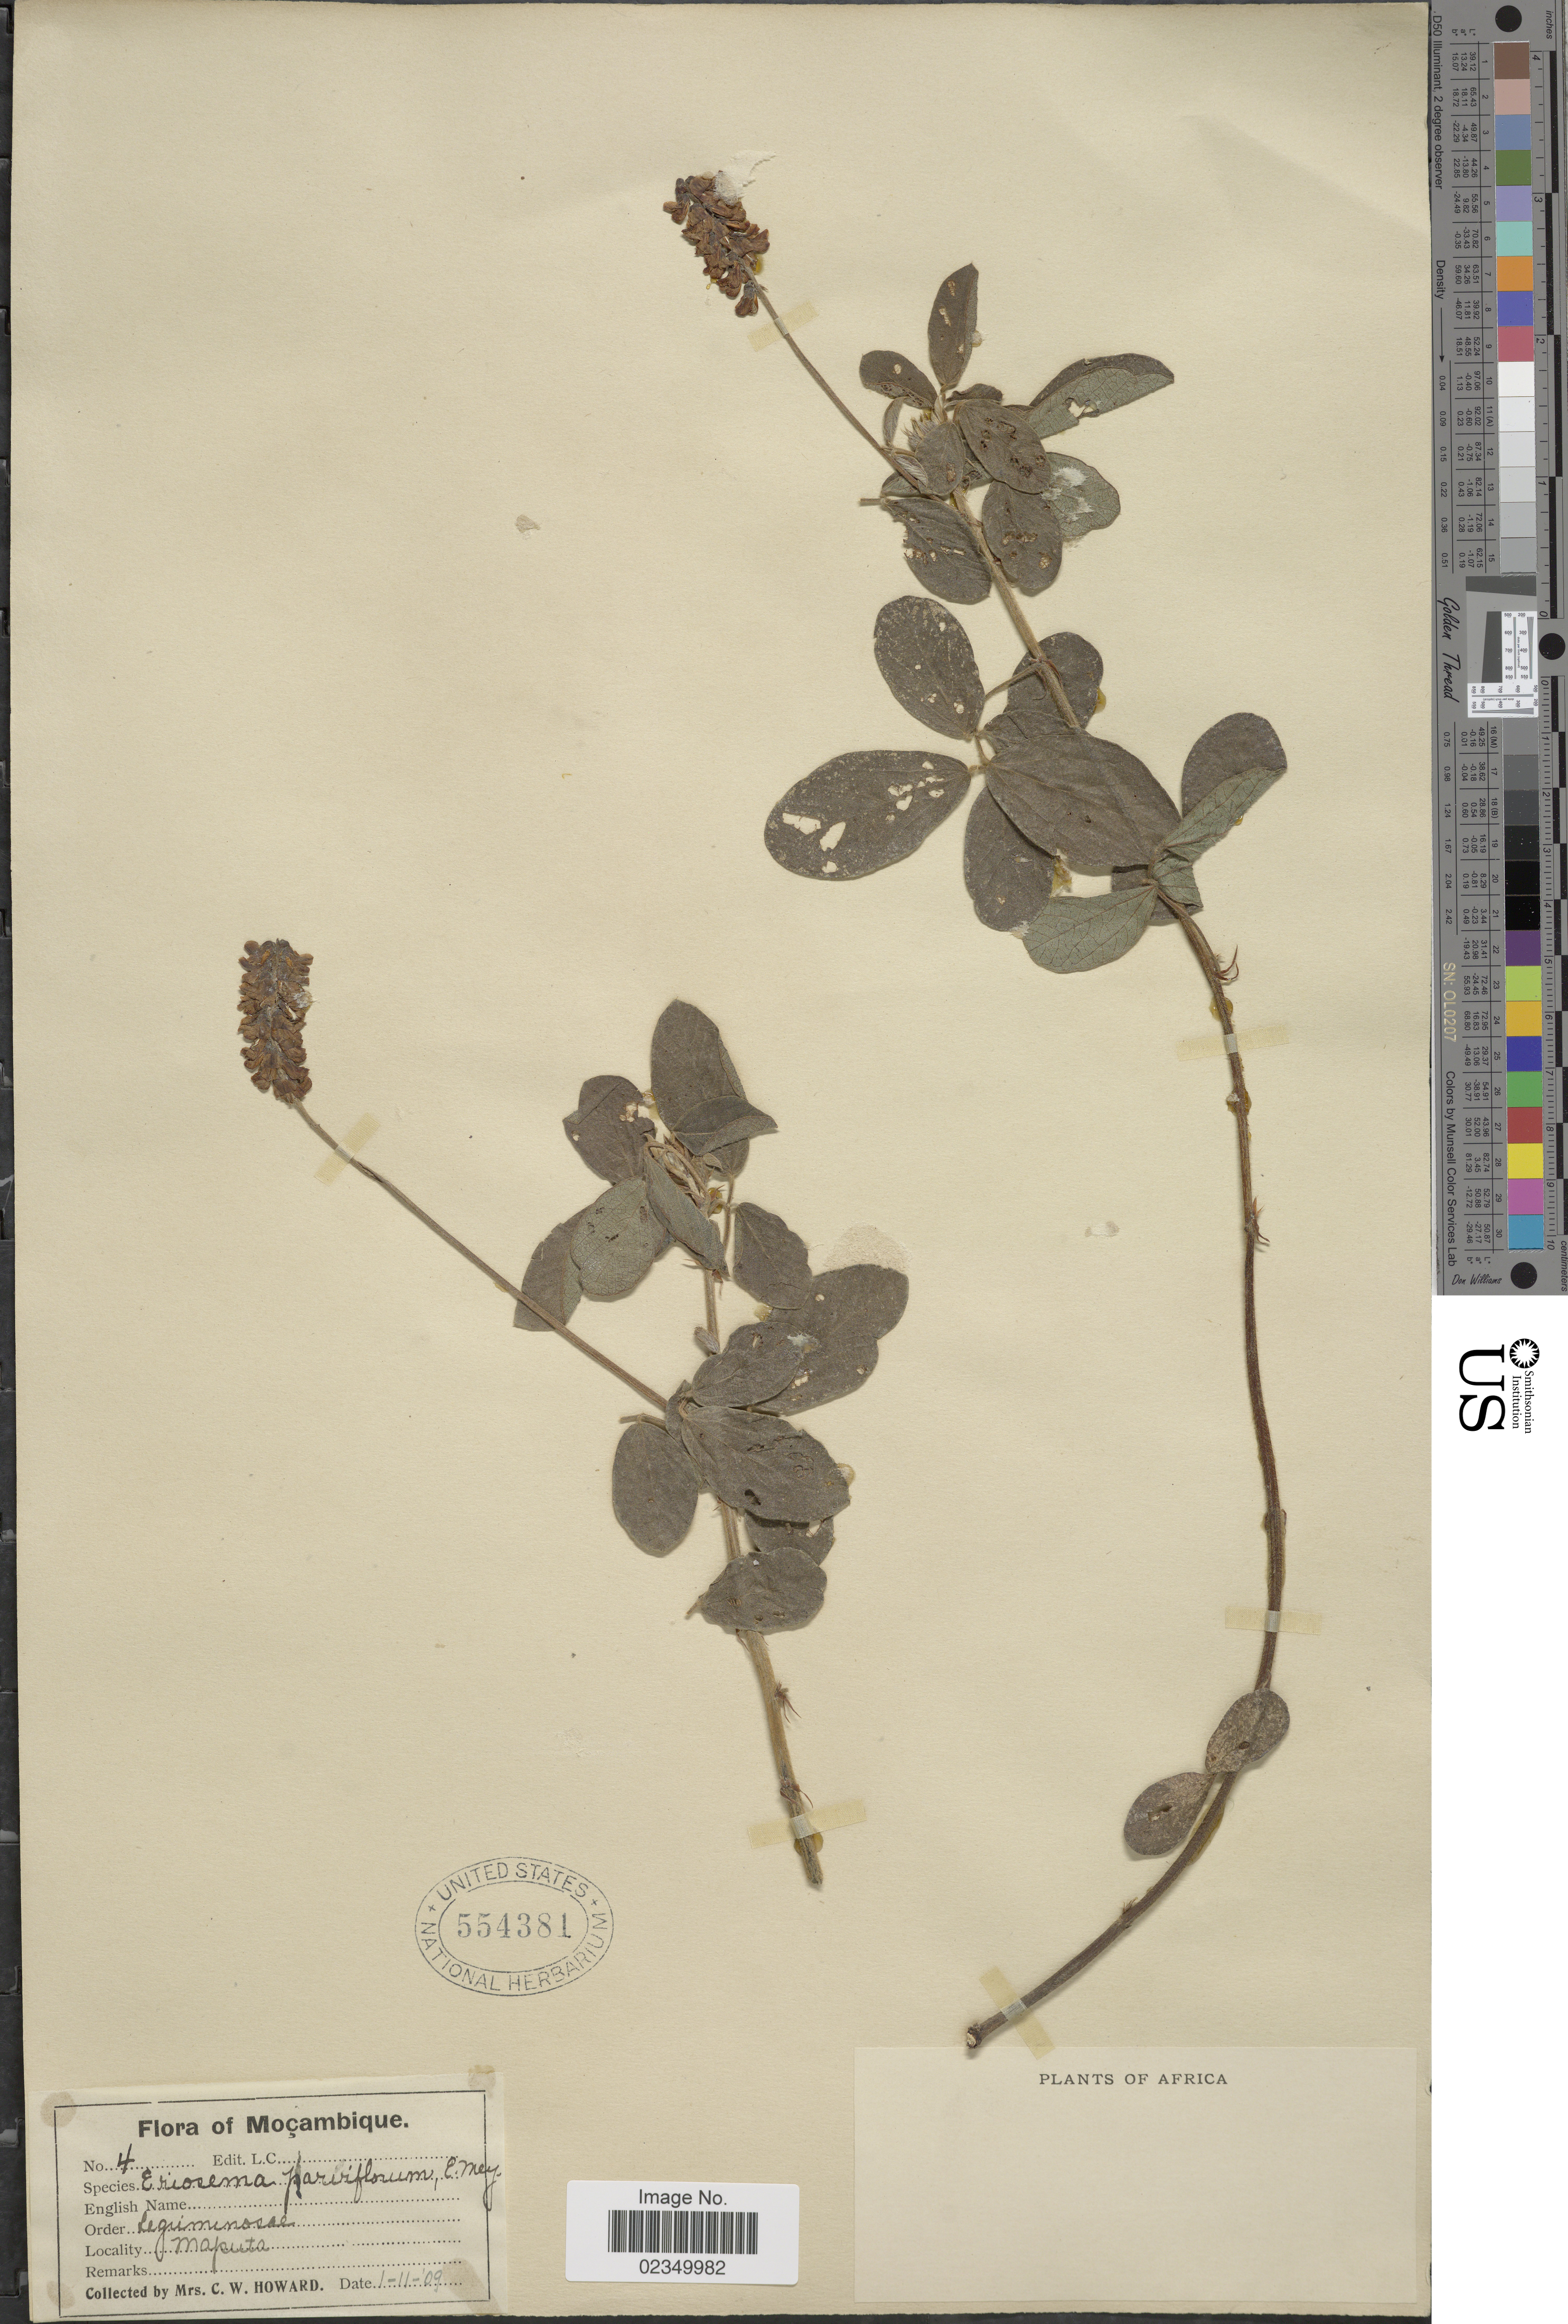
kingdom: Plantae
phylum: Tracheophyta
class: Magnoliopsida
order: Fabales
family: Fabaceae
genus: Eriosema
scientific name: Eriosema parviflorum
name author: E. Mey.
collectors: C. W. Howard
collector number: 4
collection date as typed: Transcribed d/m/y: 1/11/9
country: Mozambique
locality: Mocambique, Maputa.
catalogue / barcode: US 554381